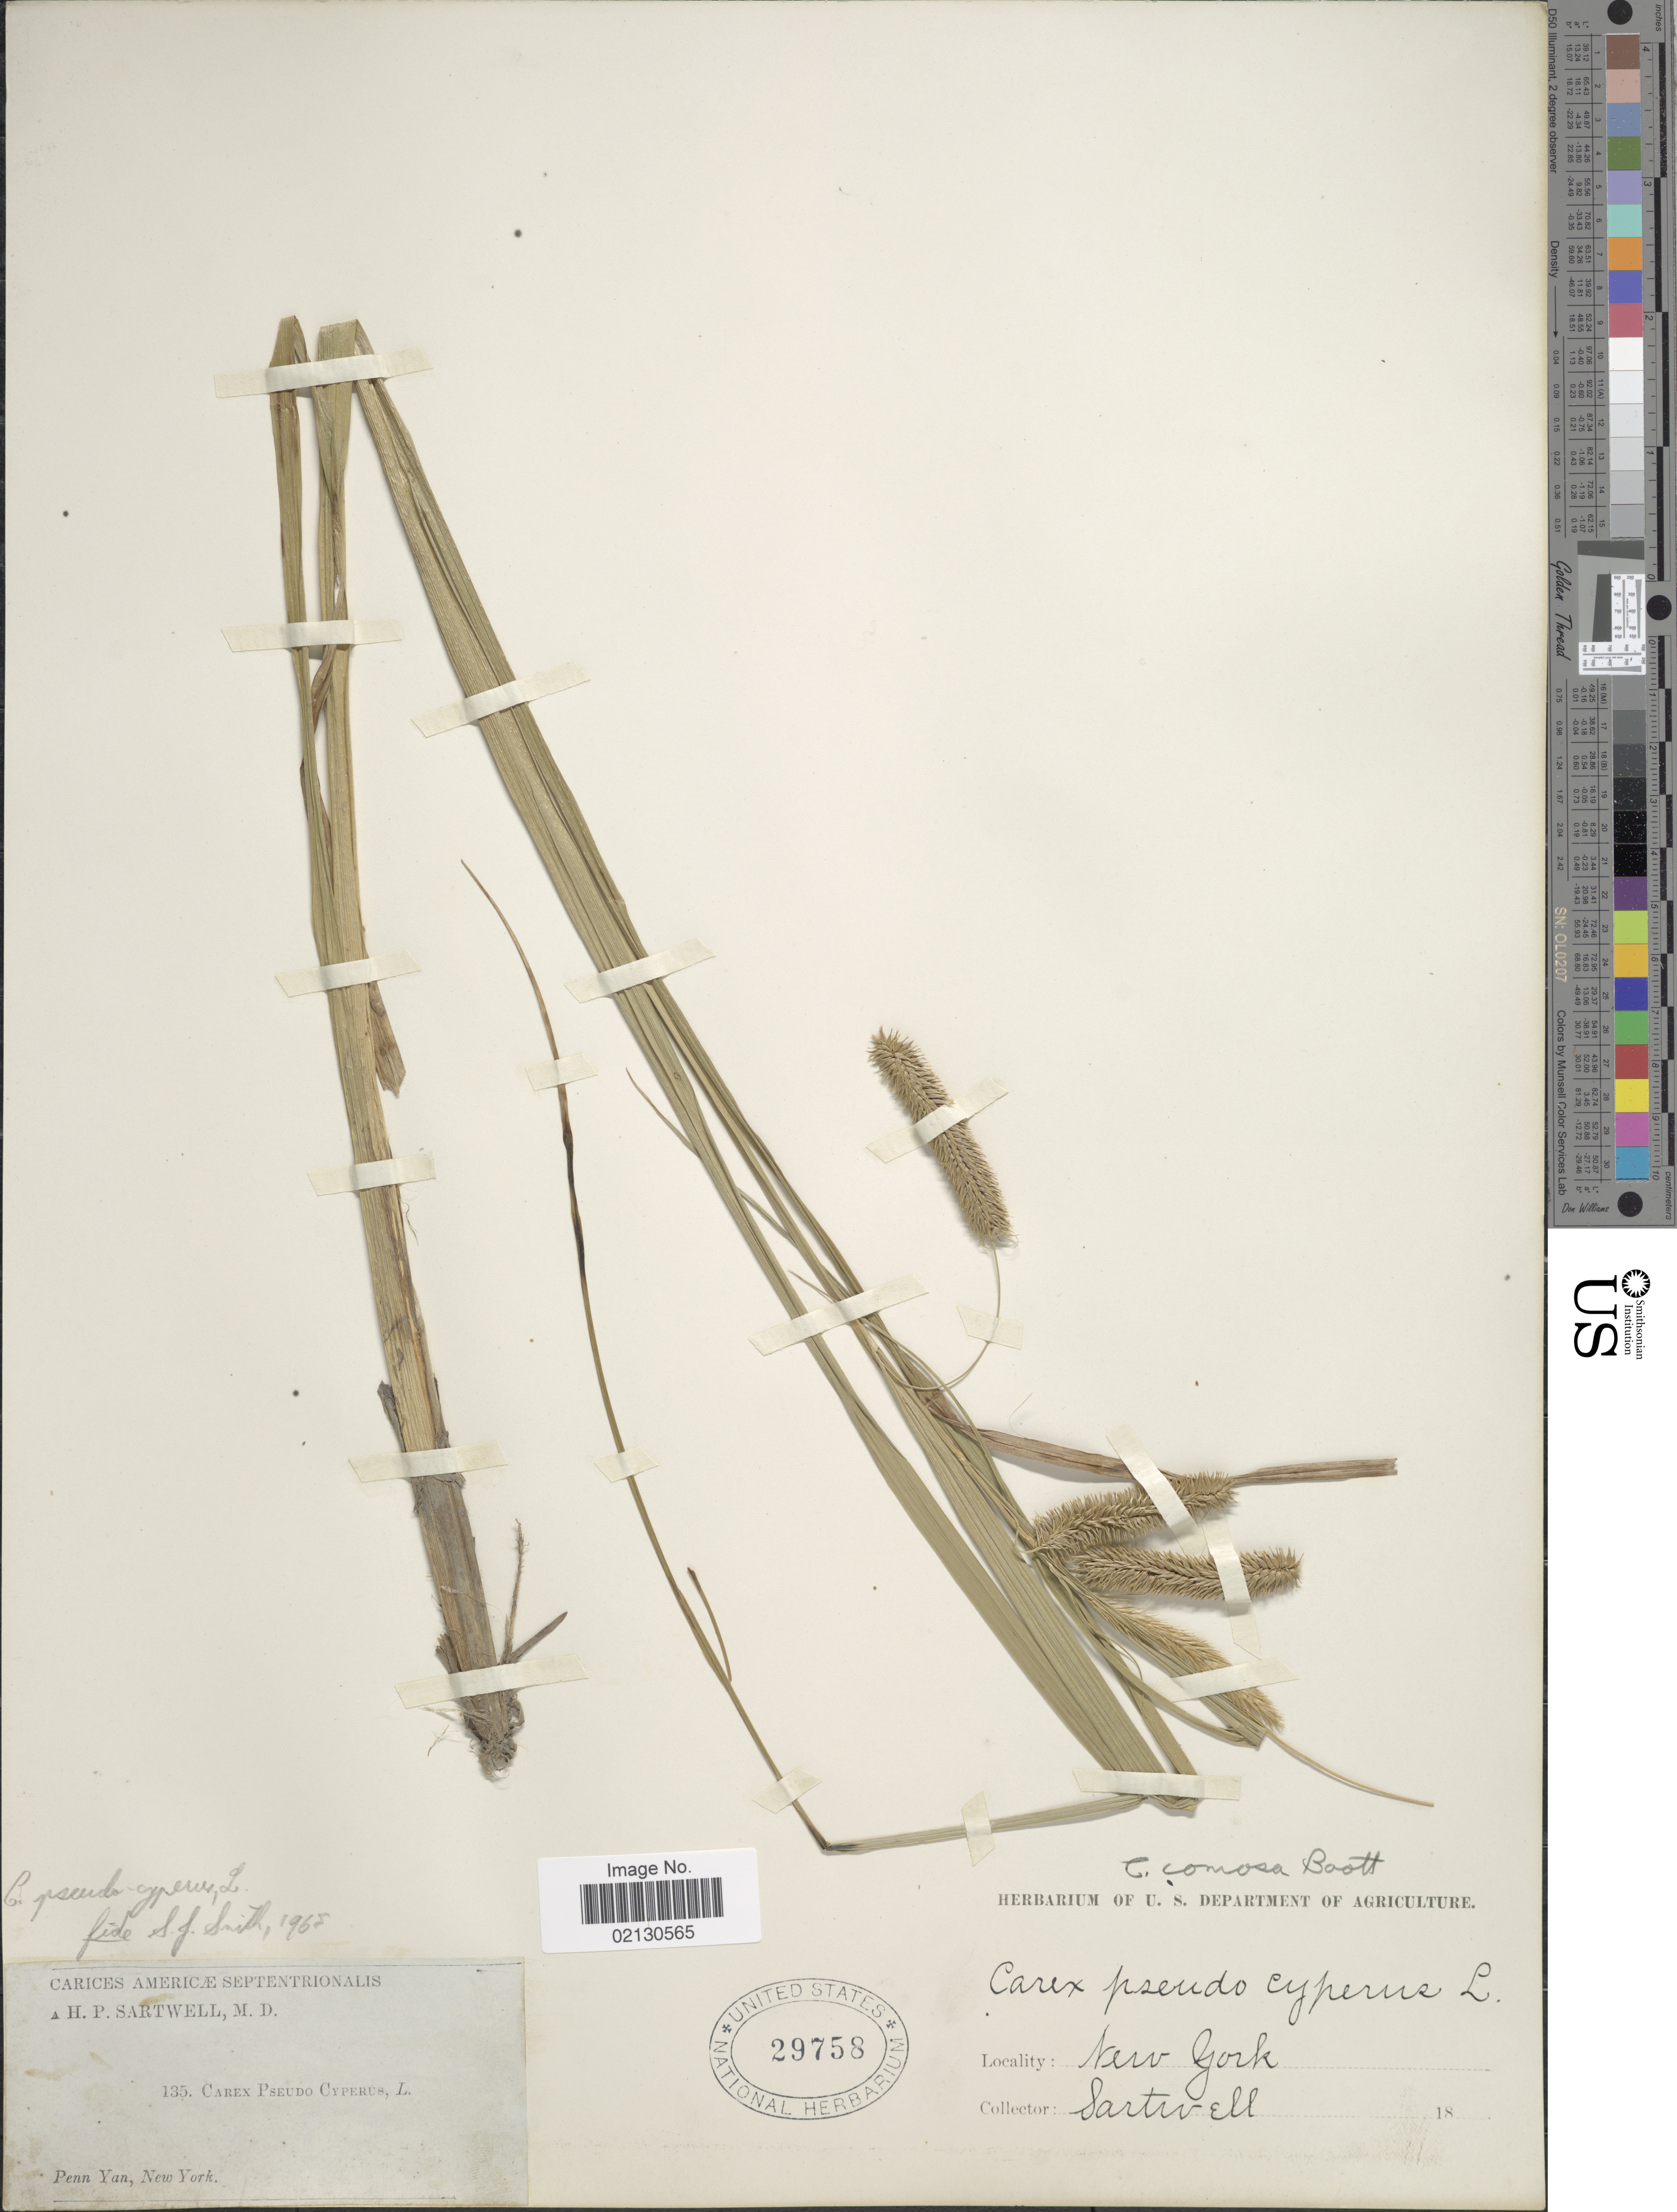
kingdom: Plantae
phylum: Tracheophyta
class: Liliopsida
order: Poales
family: Cyperaceae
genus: Carex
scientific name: Carex pseudocyperus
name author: L.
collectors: H. P. Sartwell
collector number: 135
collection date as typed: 18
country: United States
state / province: New York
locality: Americae Septentrionalis. Penn Yan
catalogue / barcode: US 29758